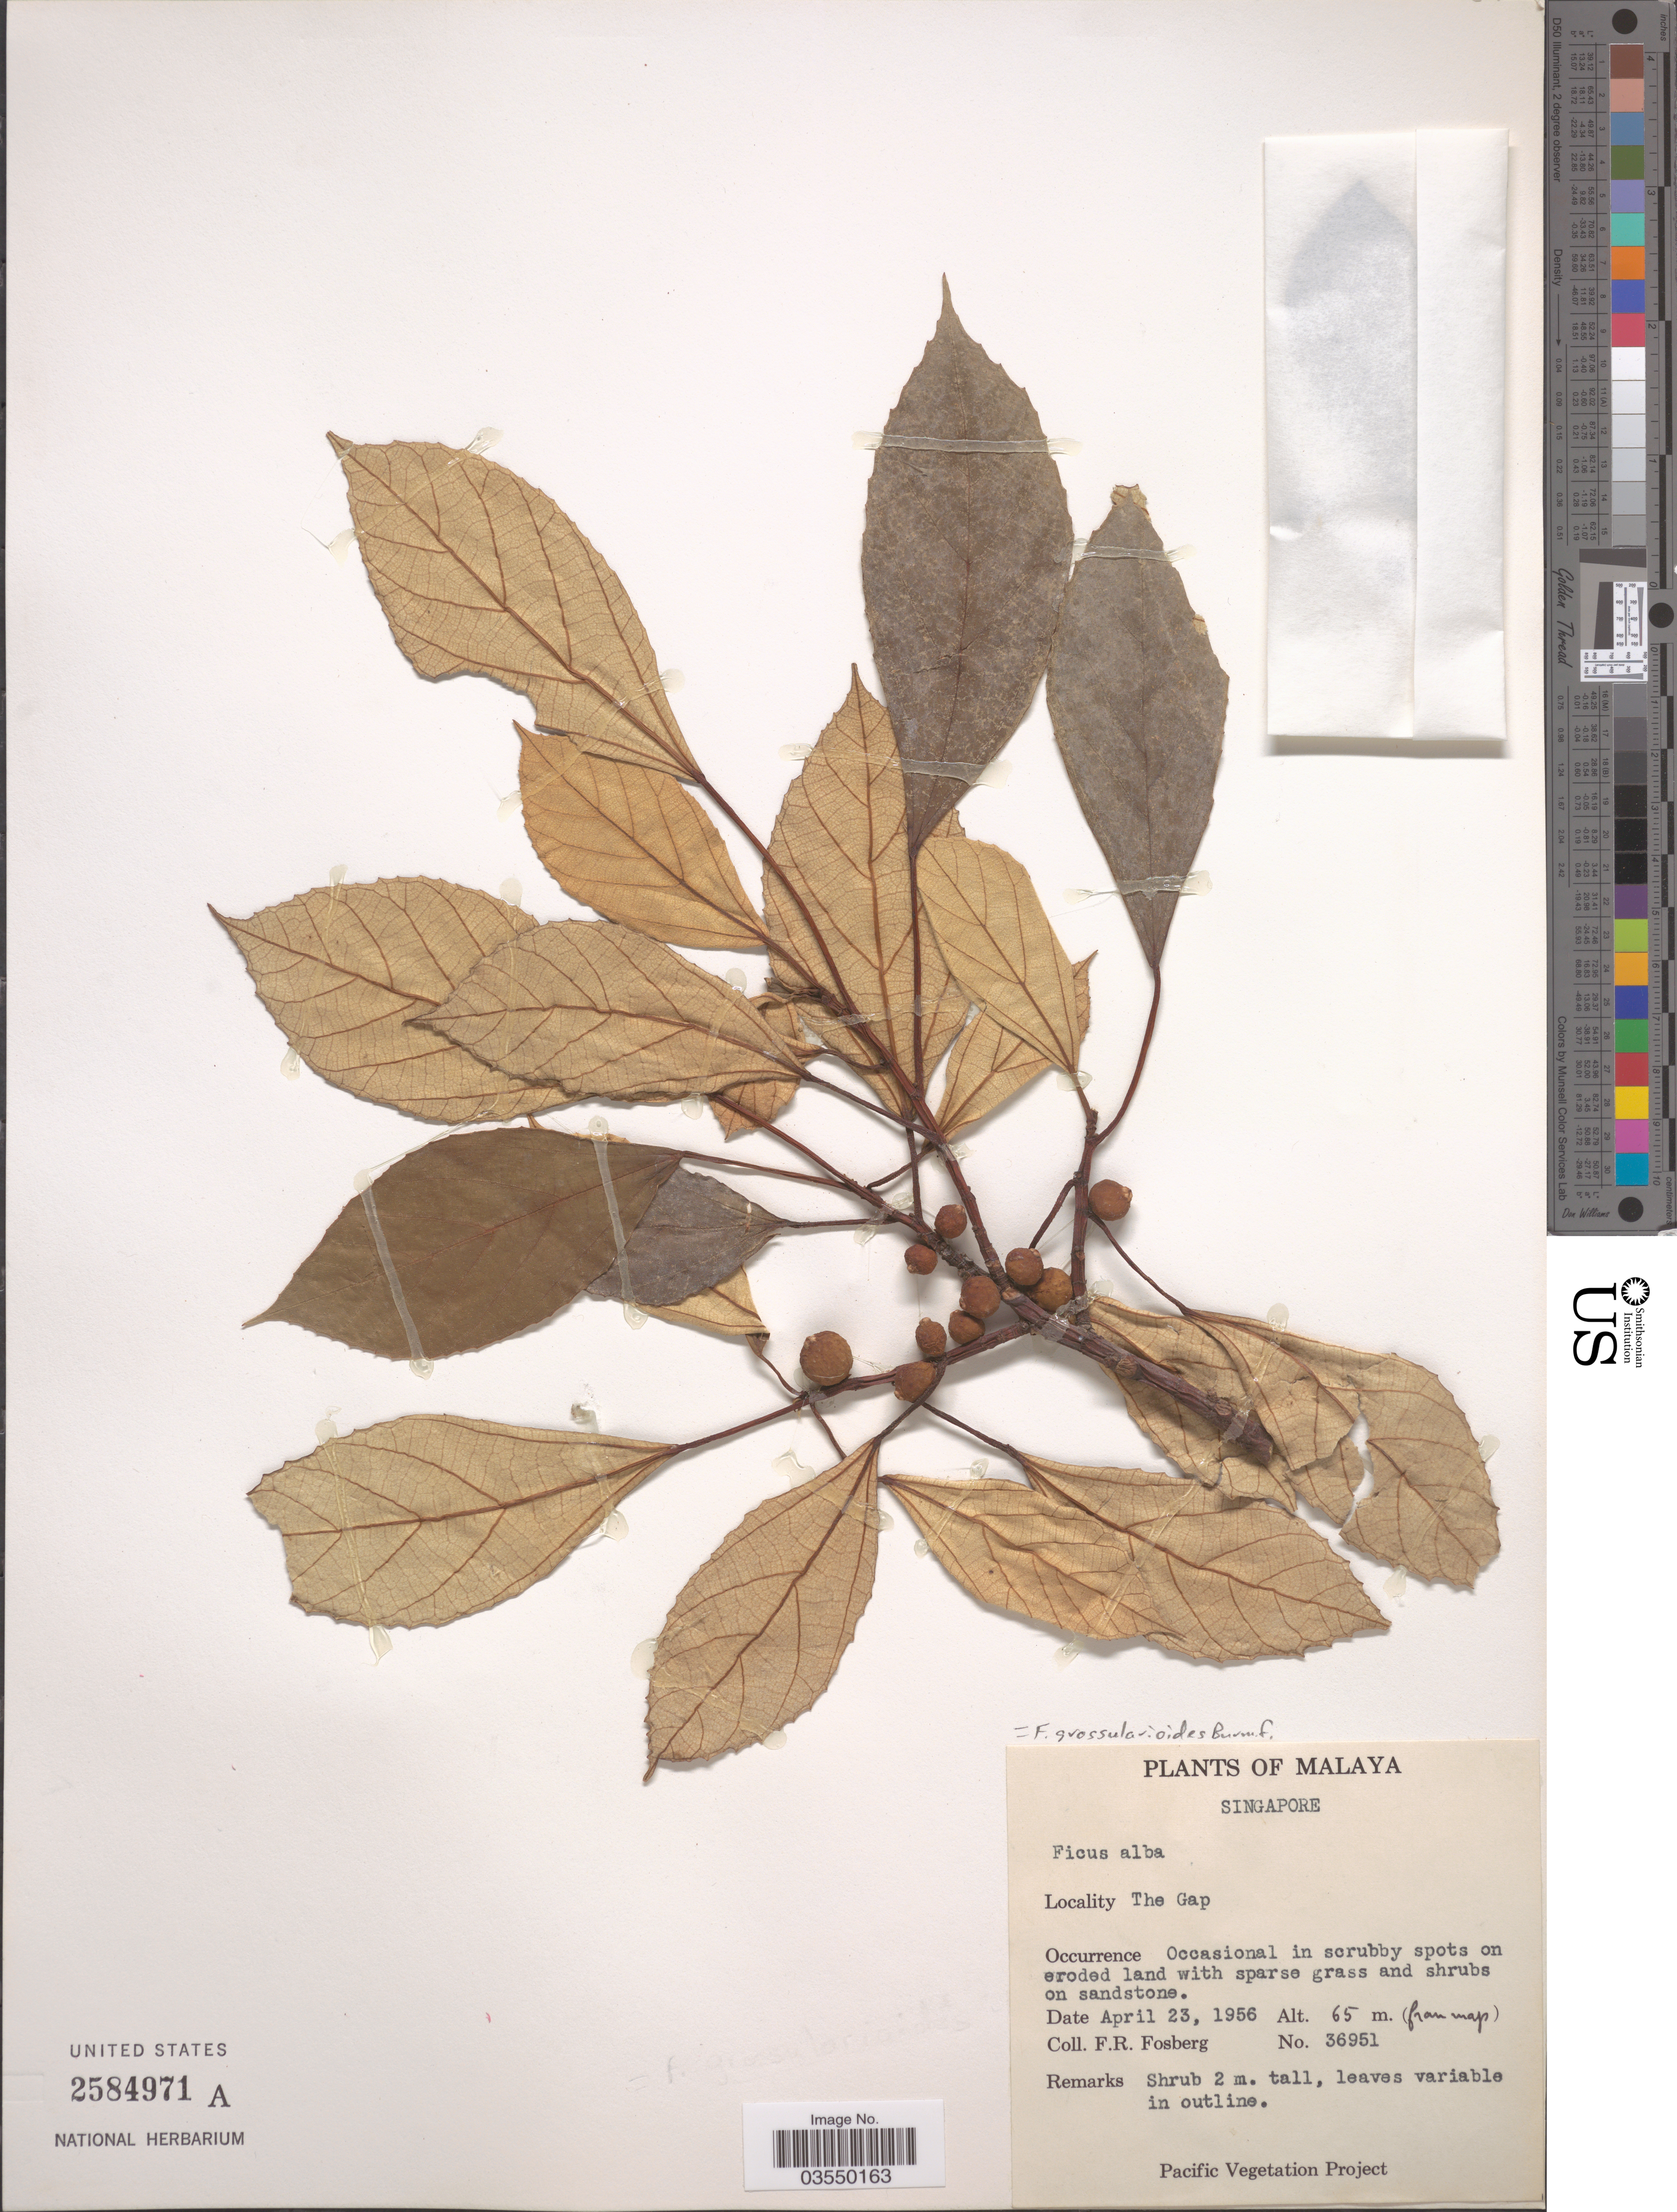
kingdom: Plantae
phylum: Tracheophyta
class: Magnoliopsida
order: Rosales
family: Moraceae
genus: Ficus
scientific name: Ficus grossularioides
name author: Burm. f.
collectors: F. R. Fosberg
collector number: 36951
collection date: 1956-04-23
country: Singapore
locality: Malaya. The Gap.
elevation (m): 65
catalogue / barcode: US 2584971A